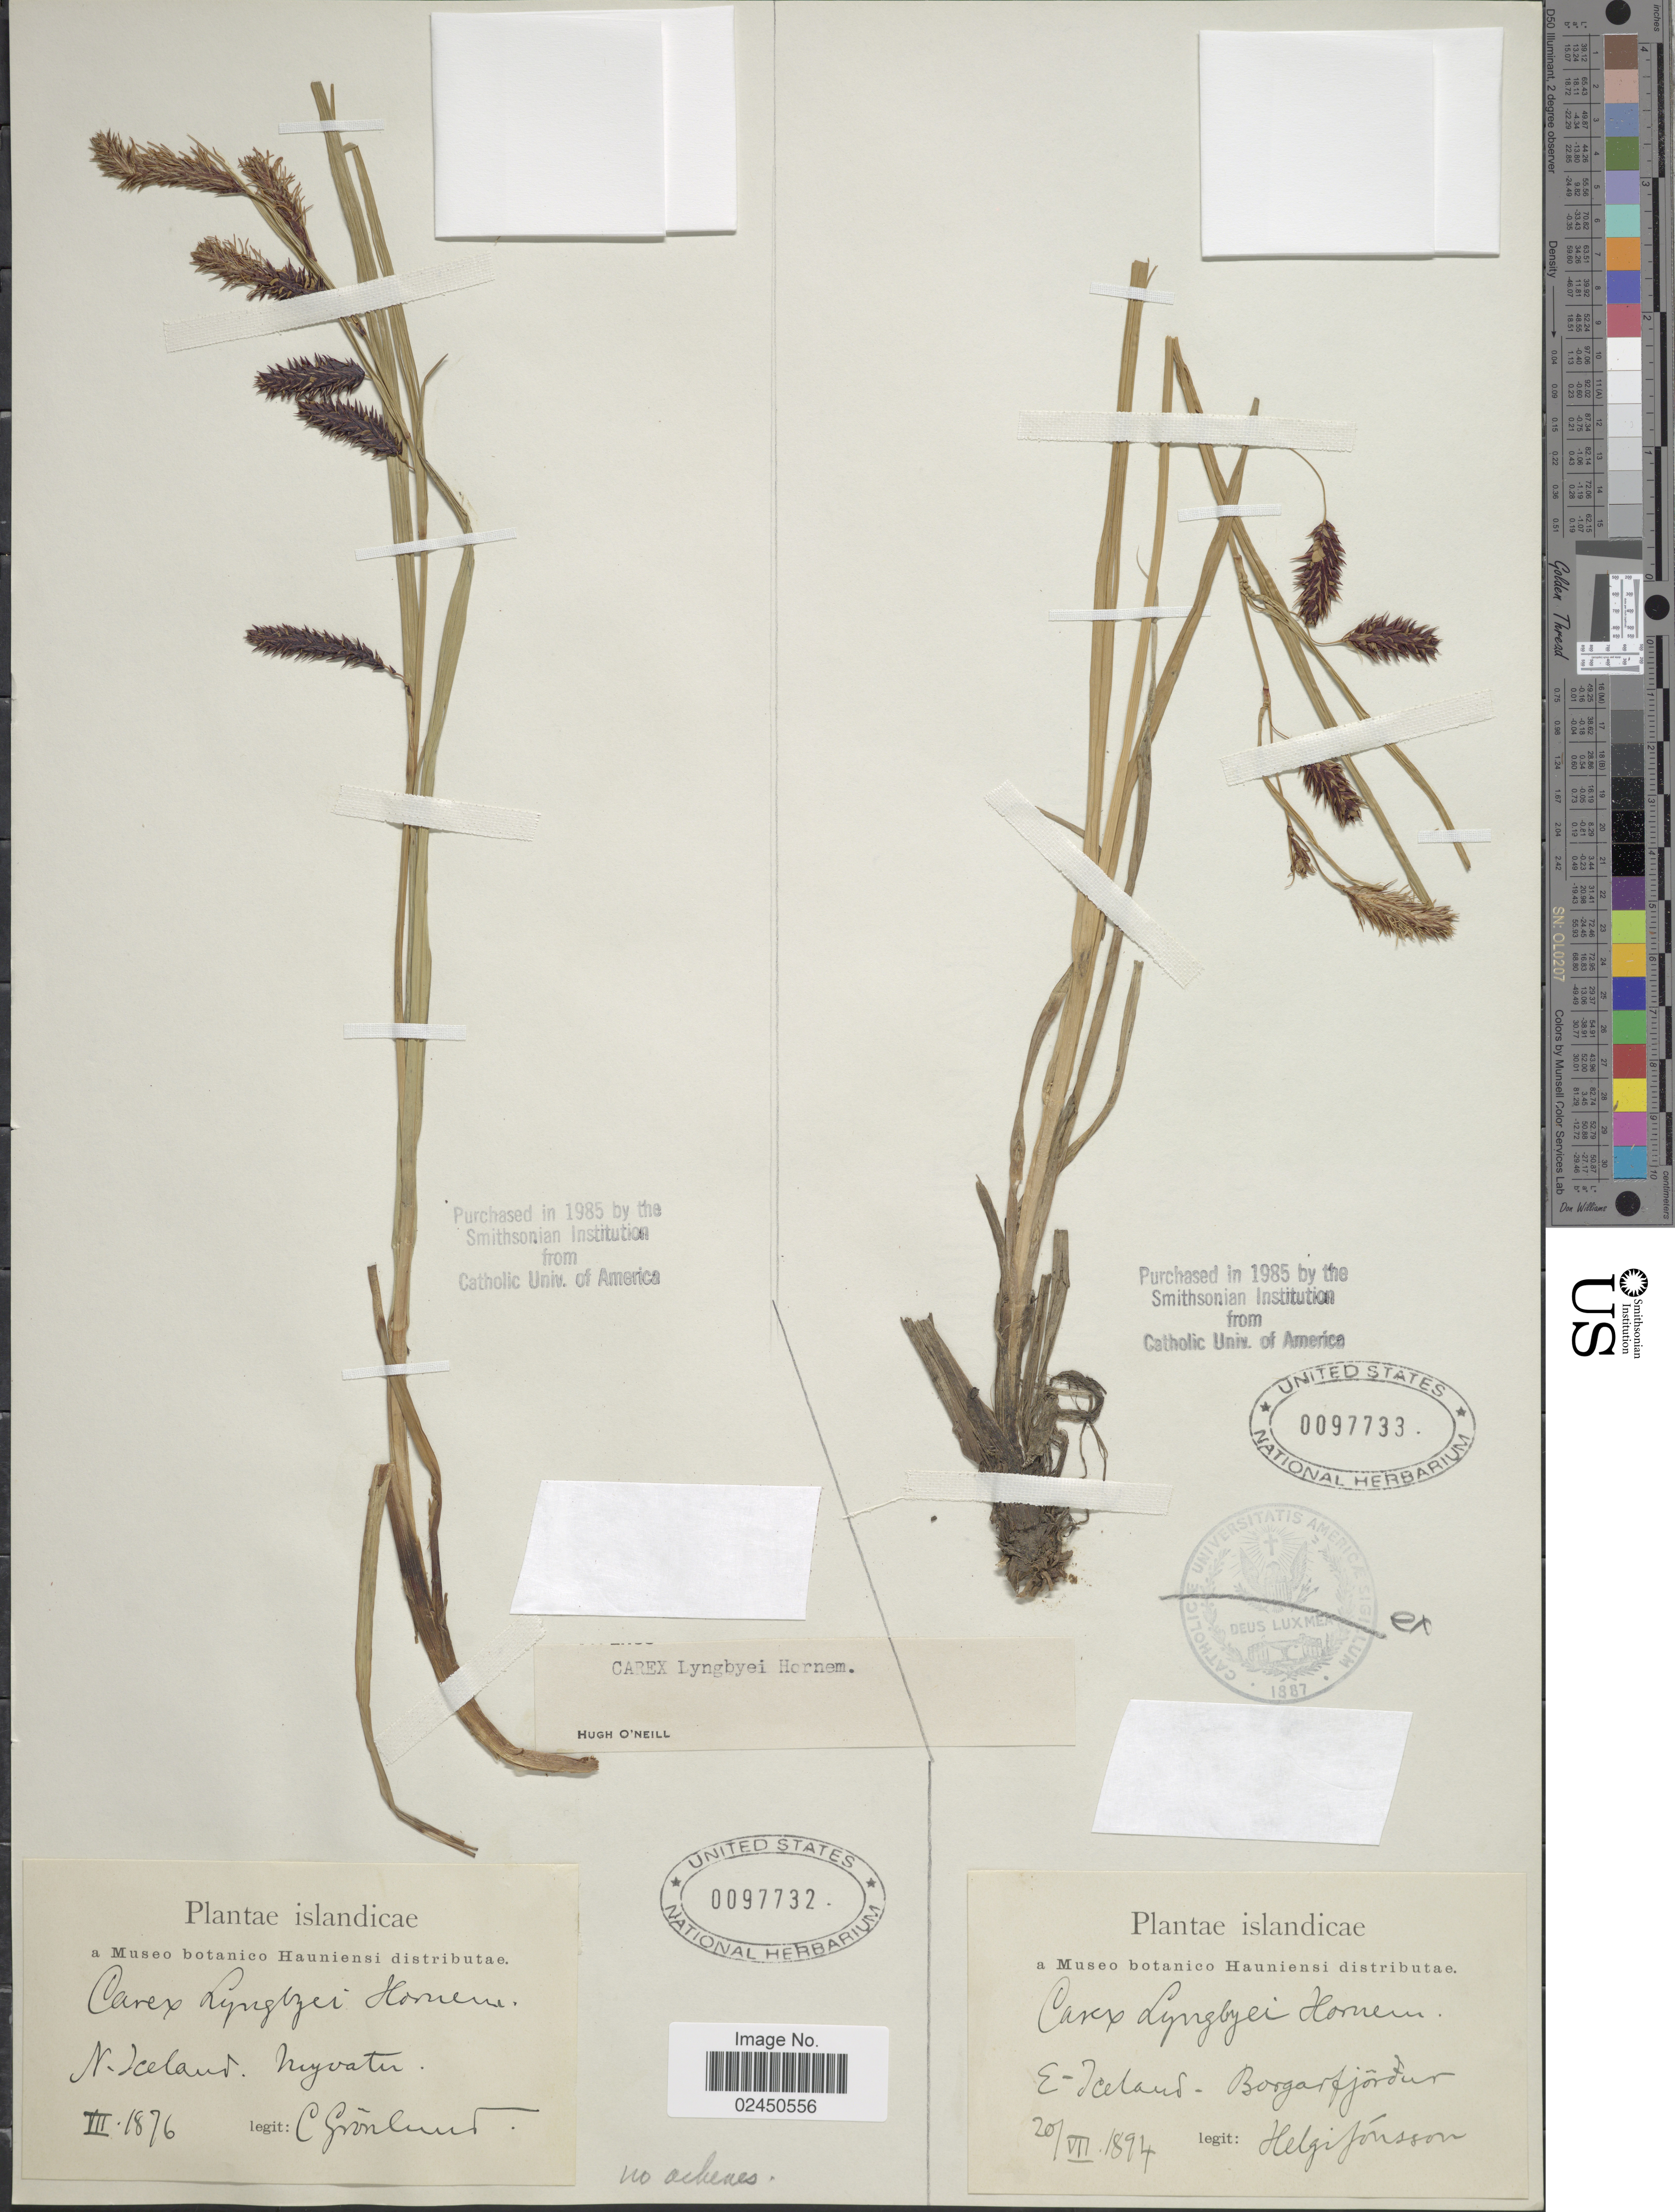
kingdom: Plantae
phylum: Tracheophyta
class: Liliopsida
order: Poales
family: Cyperaceae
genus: Carex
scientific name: Carex lyngbyei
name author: Hornem.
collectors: H. Jónsson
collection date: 1894-07-20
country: Iceland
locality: Islandicae. E-Iceland-Borgarfjordur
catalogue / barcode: US 97733-2